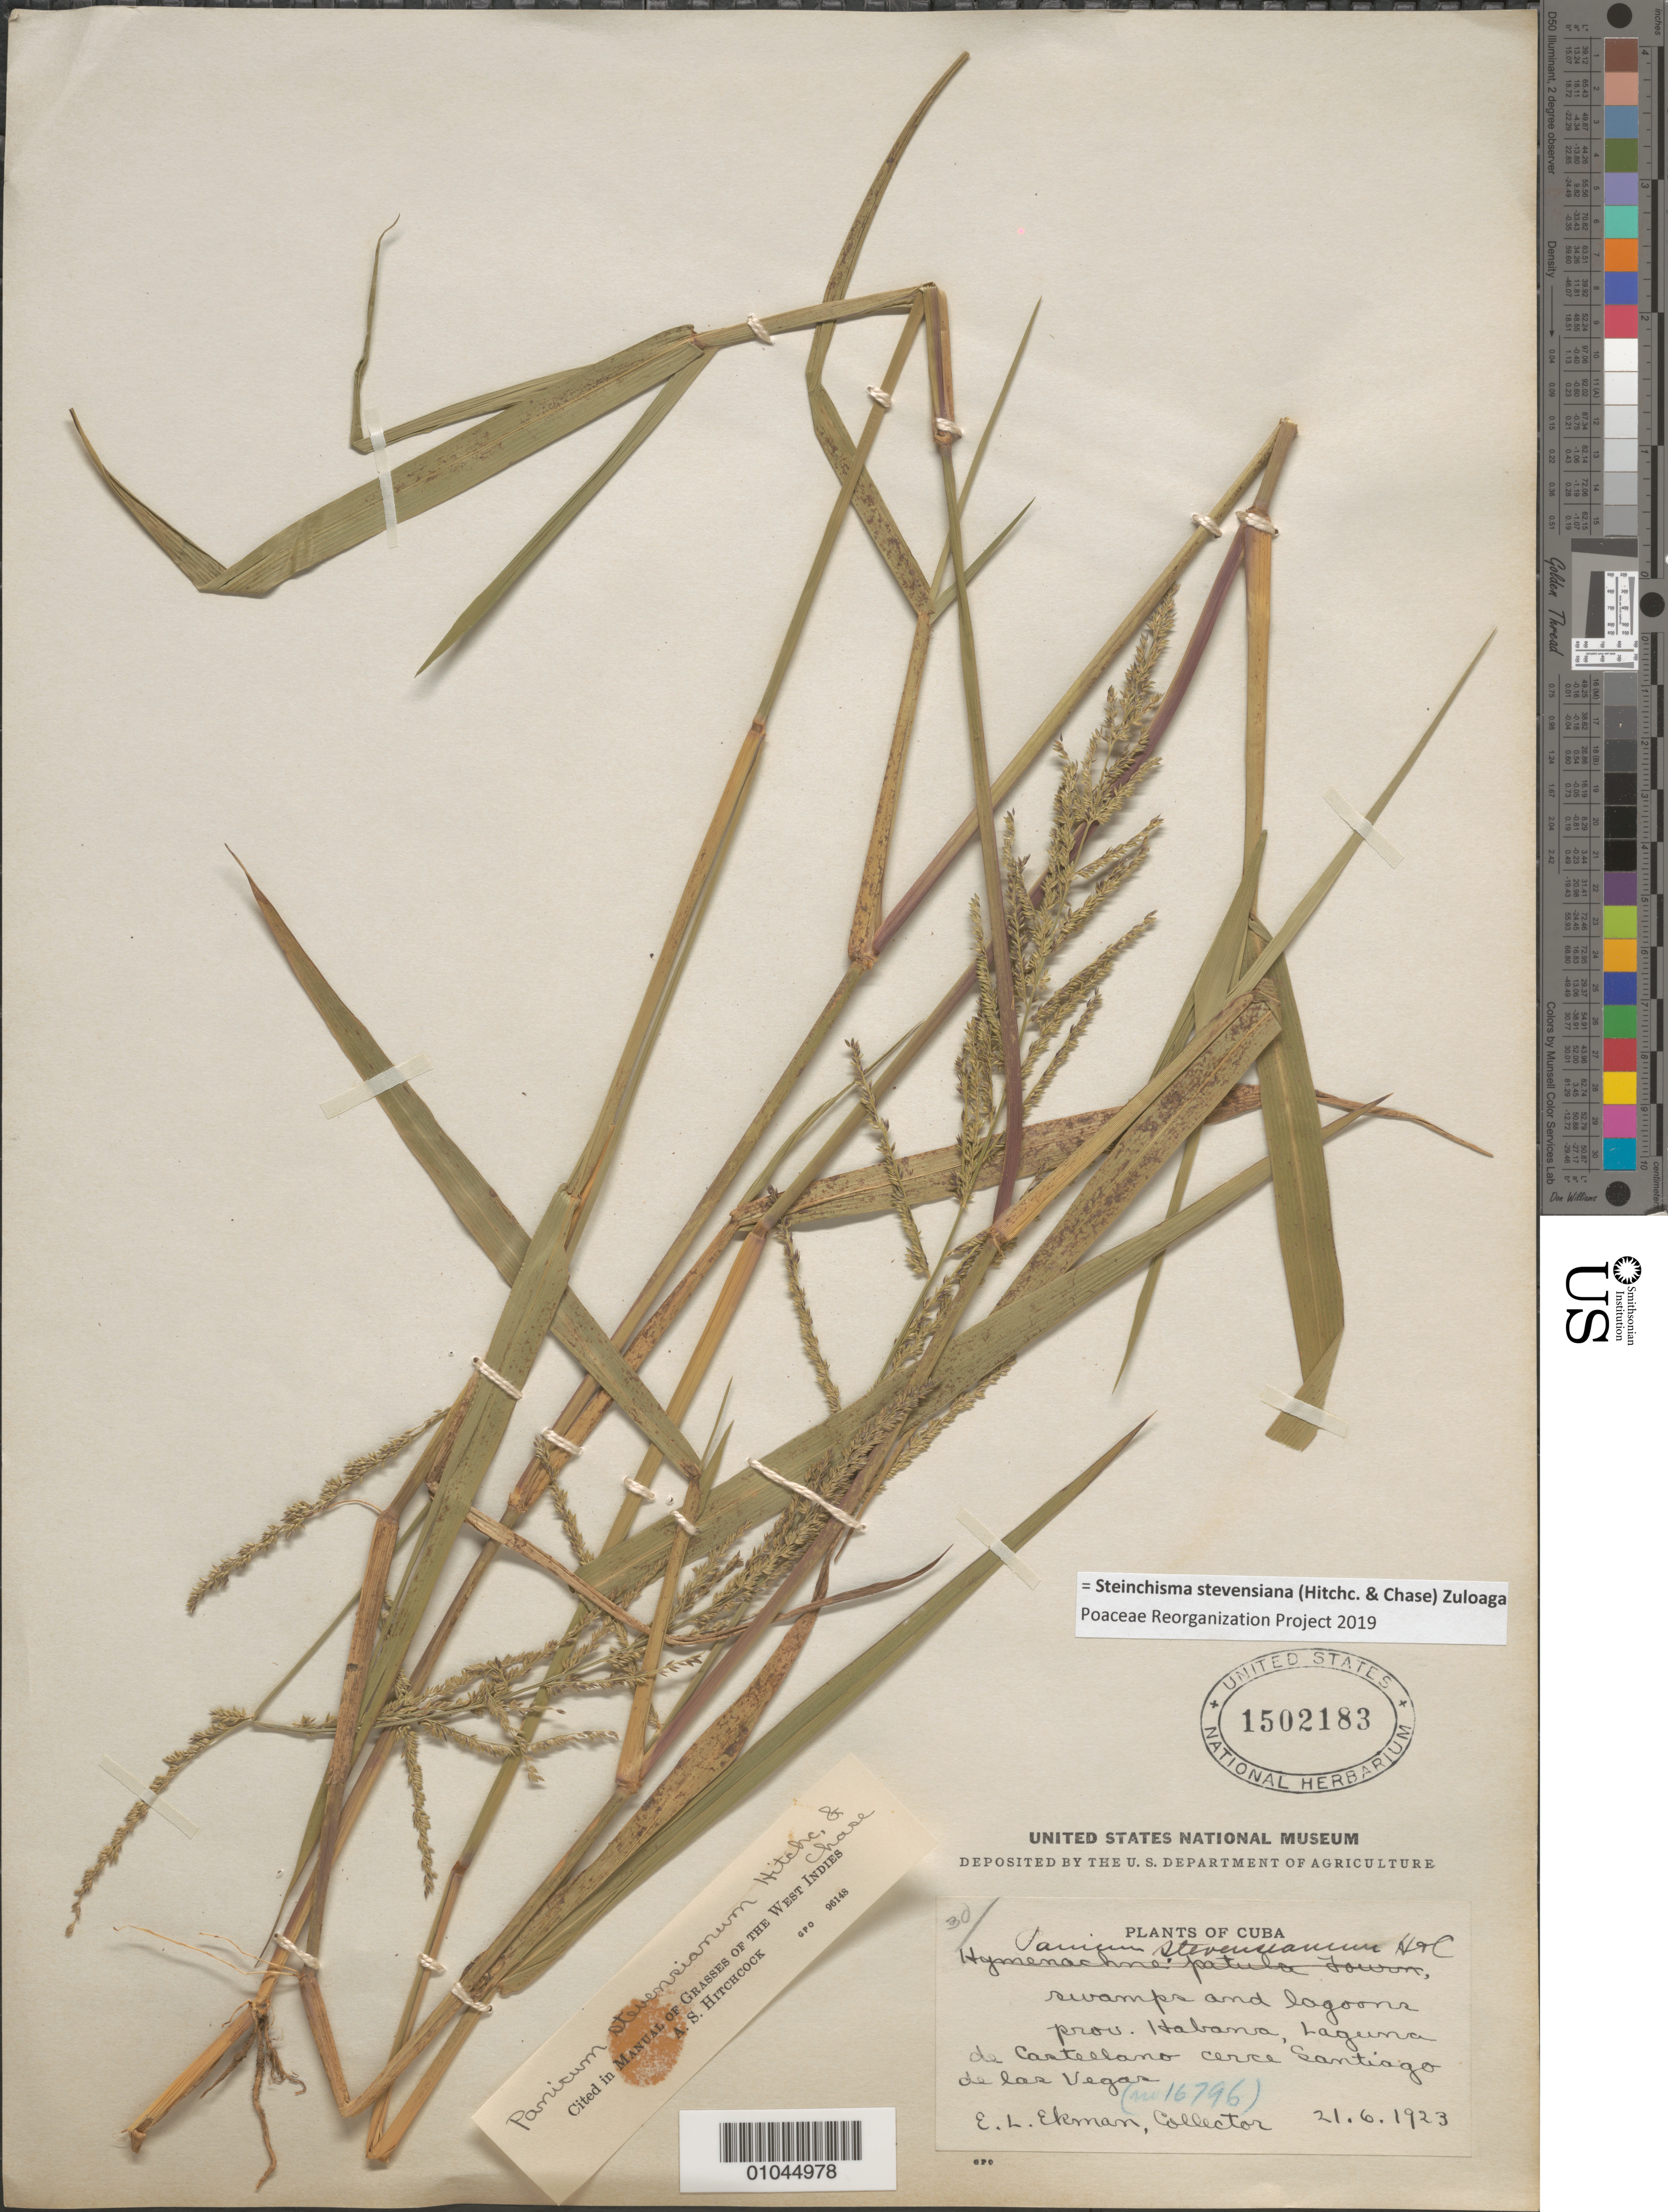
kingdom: Plantae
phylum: Tracheophyta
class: Liliopsida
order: Poales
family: Poaceae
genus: Panicum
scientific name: Panicum stevensianum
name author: Hitchc. & Chase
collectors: E. L. Ekman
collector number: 16796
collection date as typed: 21 Jun 1923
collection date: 1923-06-21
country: Cuba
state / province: La Habana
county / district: Municipio Boyeros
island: Cuba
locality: Laguna de Castellano , Santiago de las Vegas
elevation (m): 97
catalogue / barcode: US 1502183